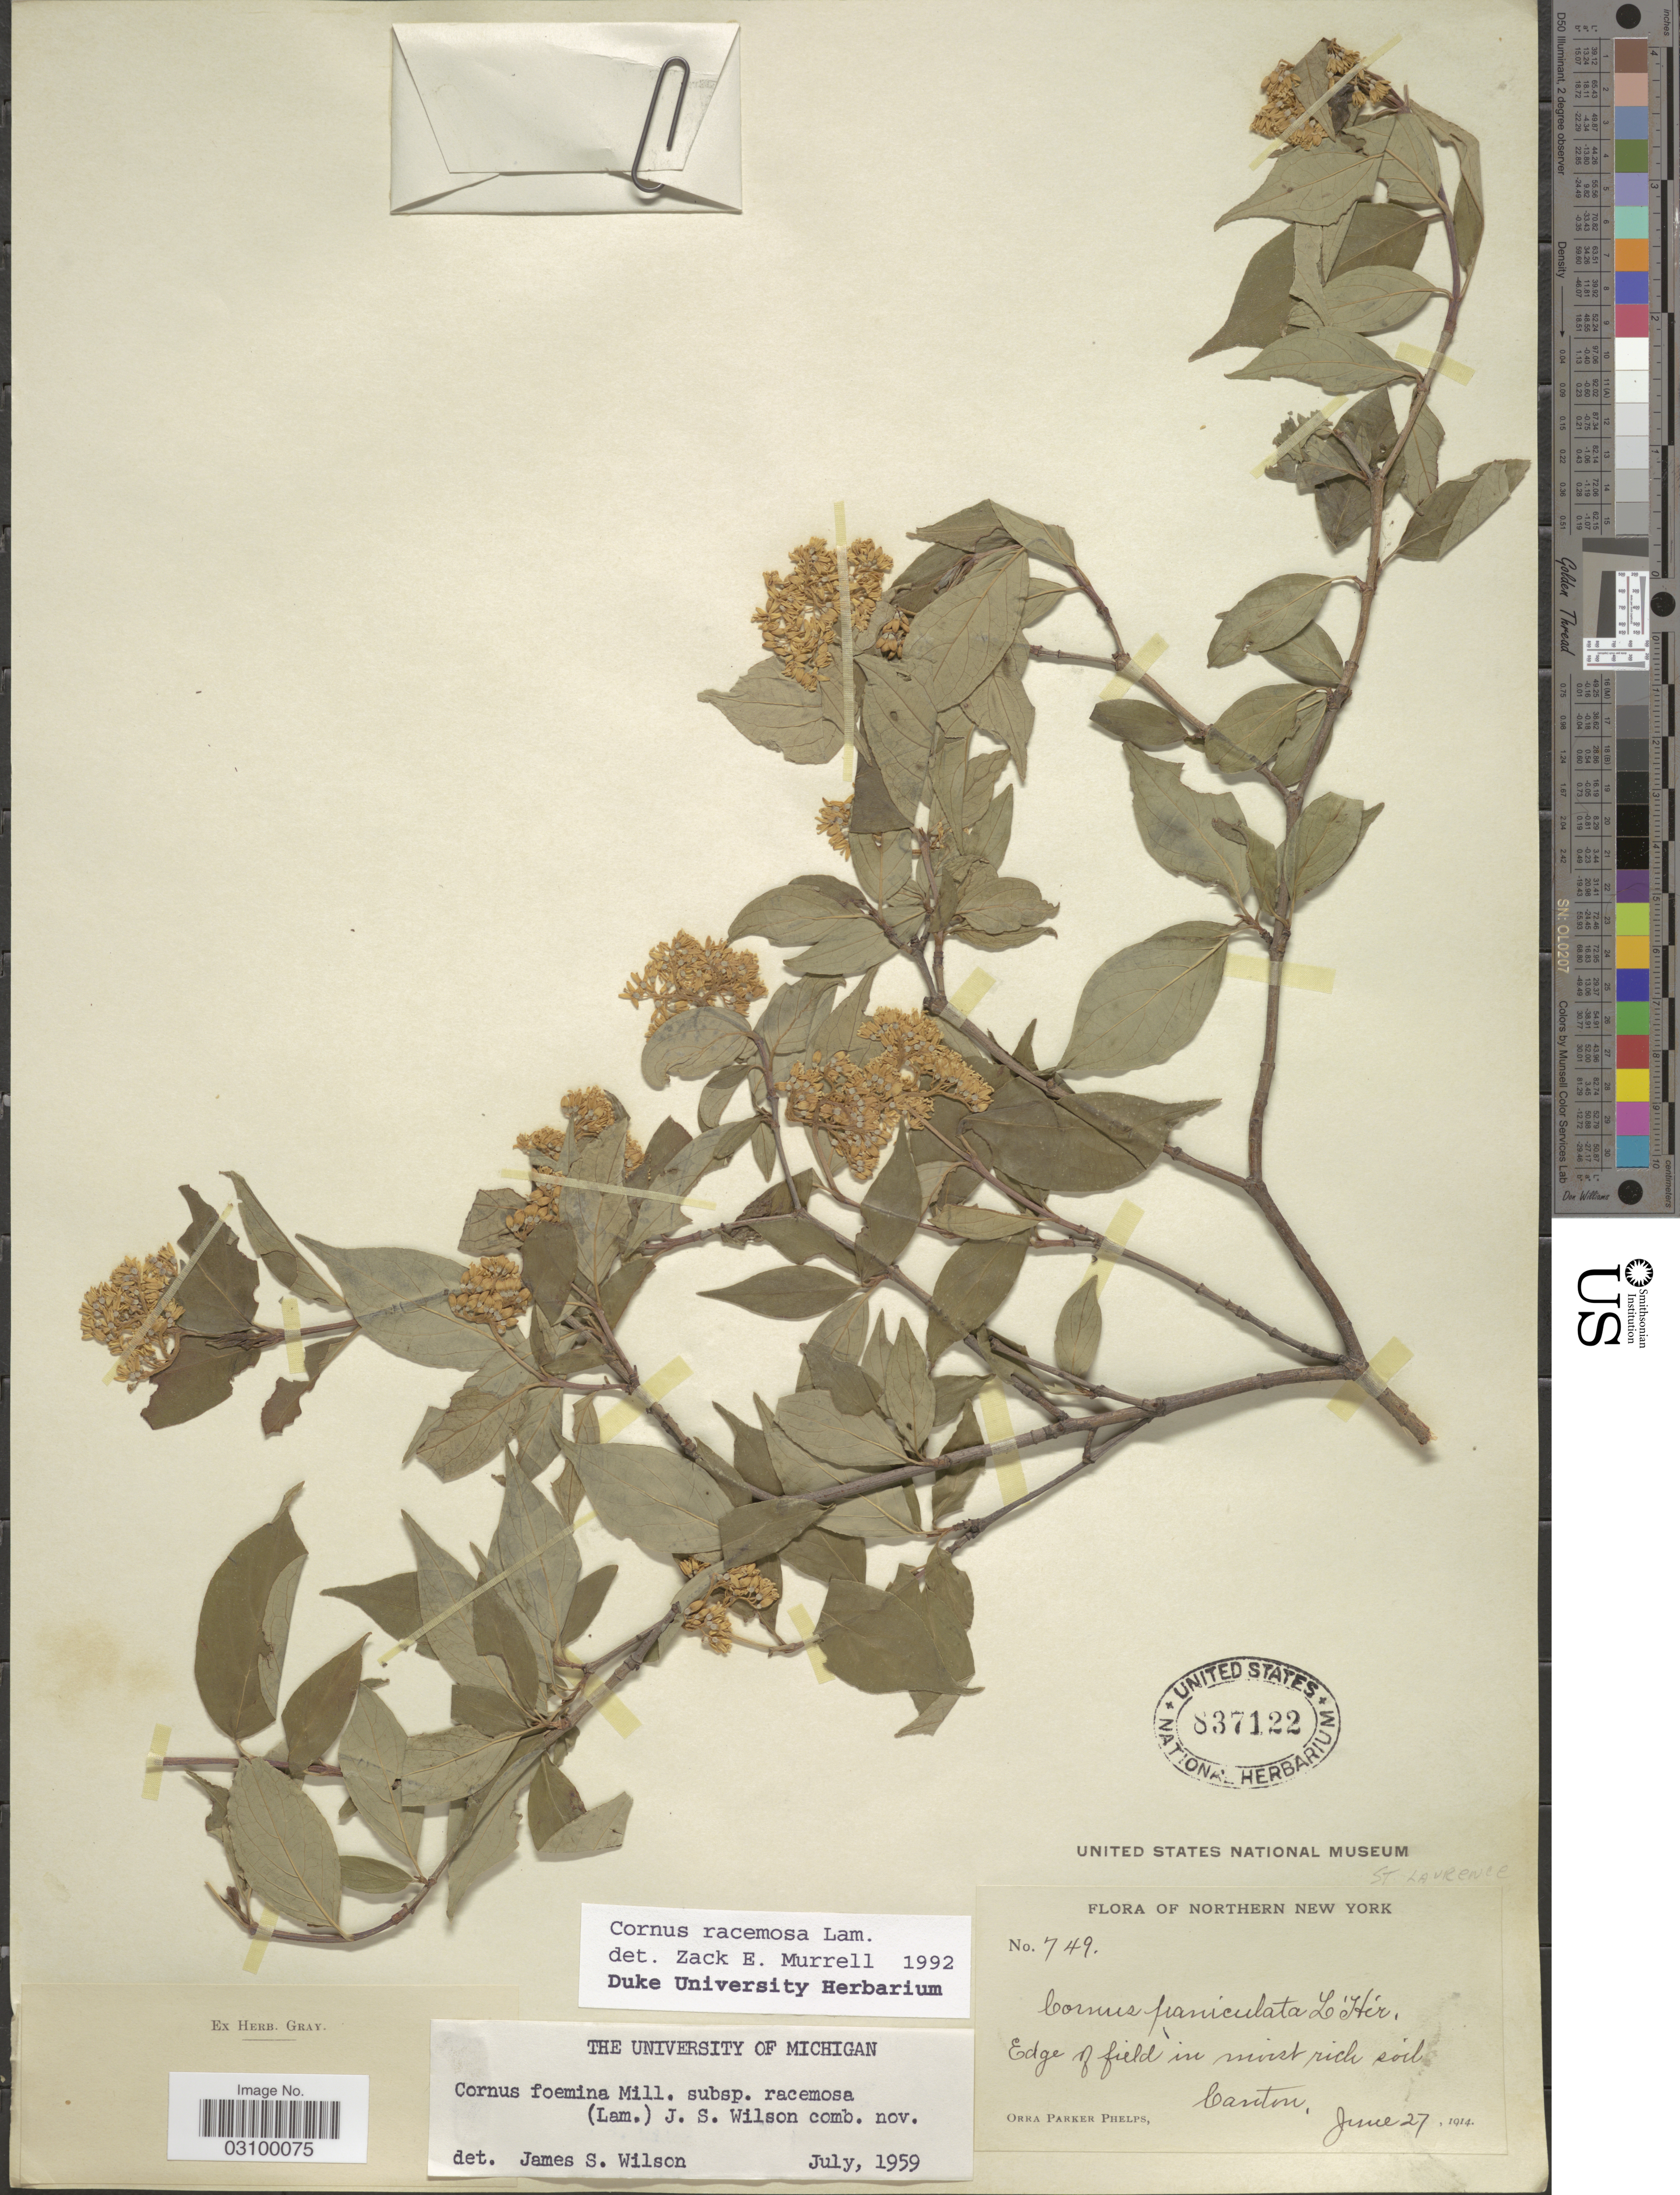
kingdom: Plantae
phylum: Tracheophyta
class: Magnoliopsida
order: Cornales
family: Cornaceae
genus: Cornus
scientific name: Cornus racemosa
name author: Lam.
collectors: O. P. Phelps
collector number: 749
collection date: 1914-06-27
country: United States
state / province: New York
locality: St. Laurence. Canton.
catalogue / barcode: US 837122